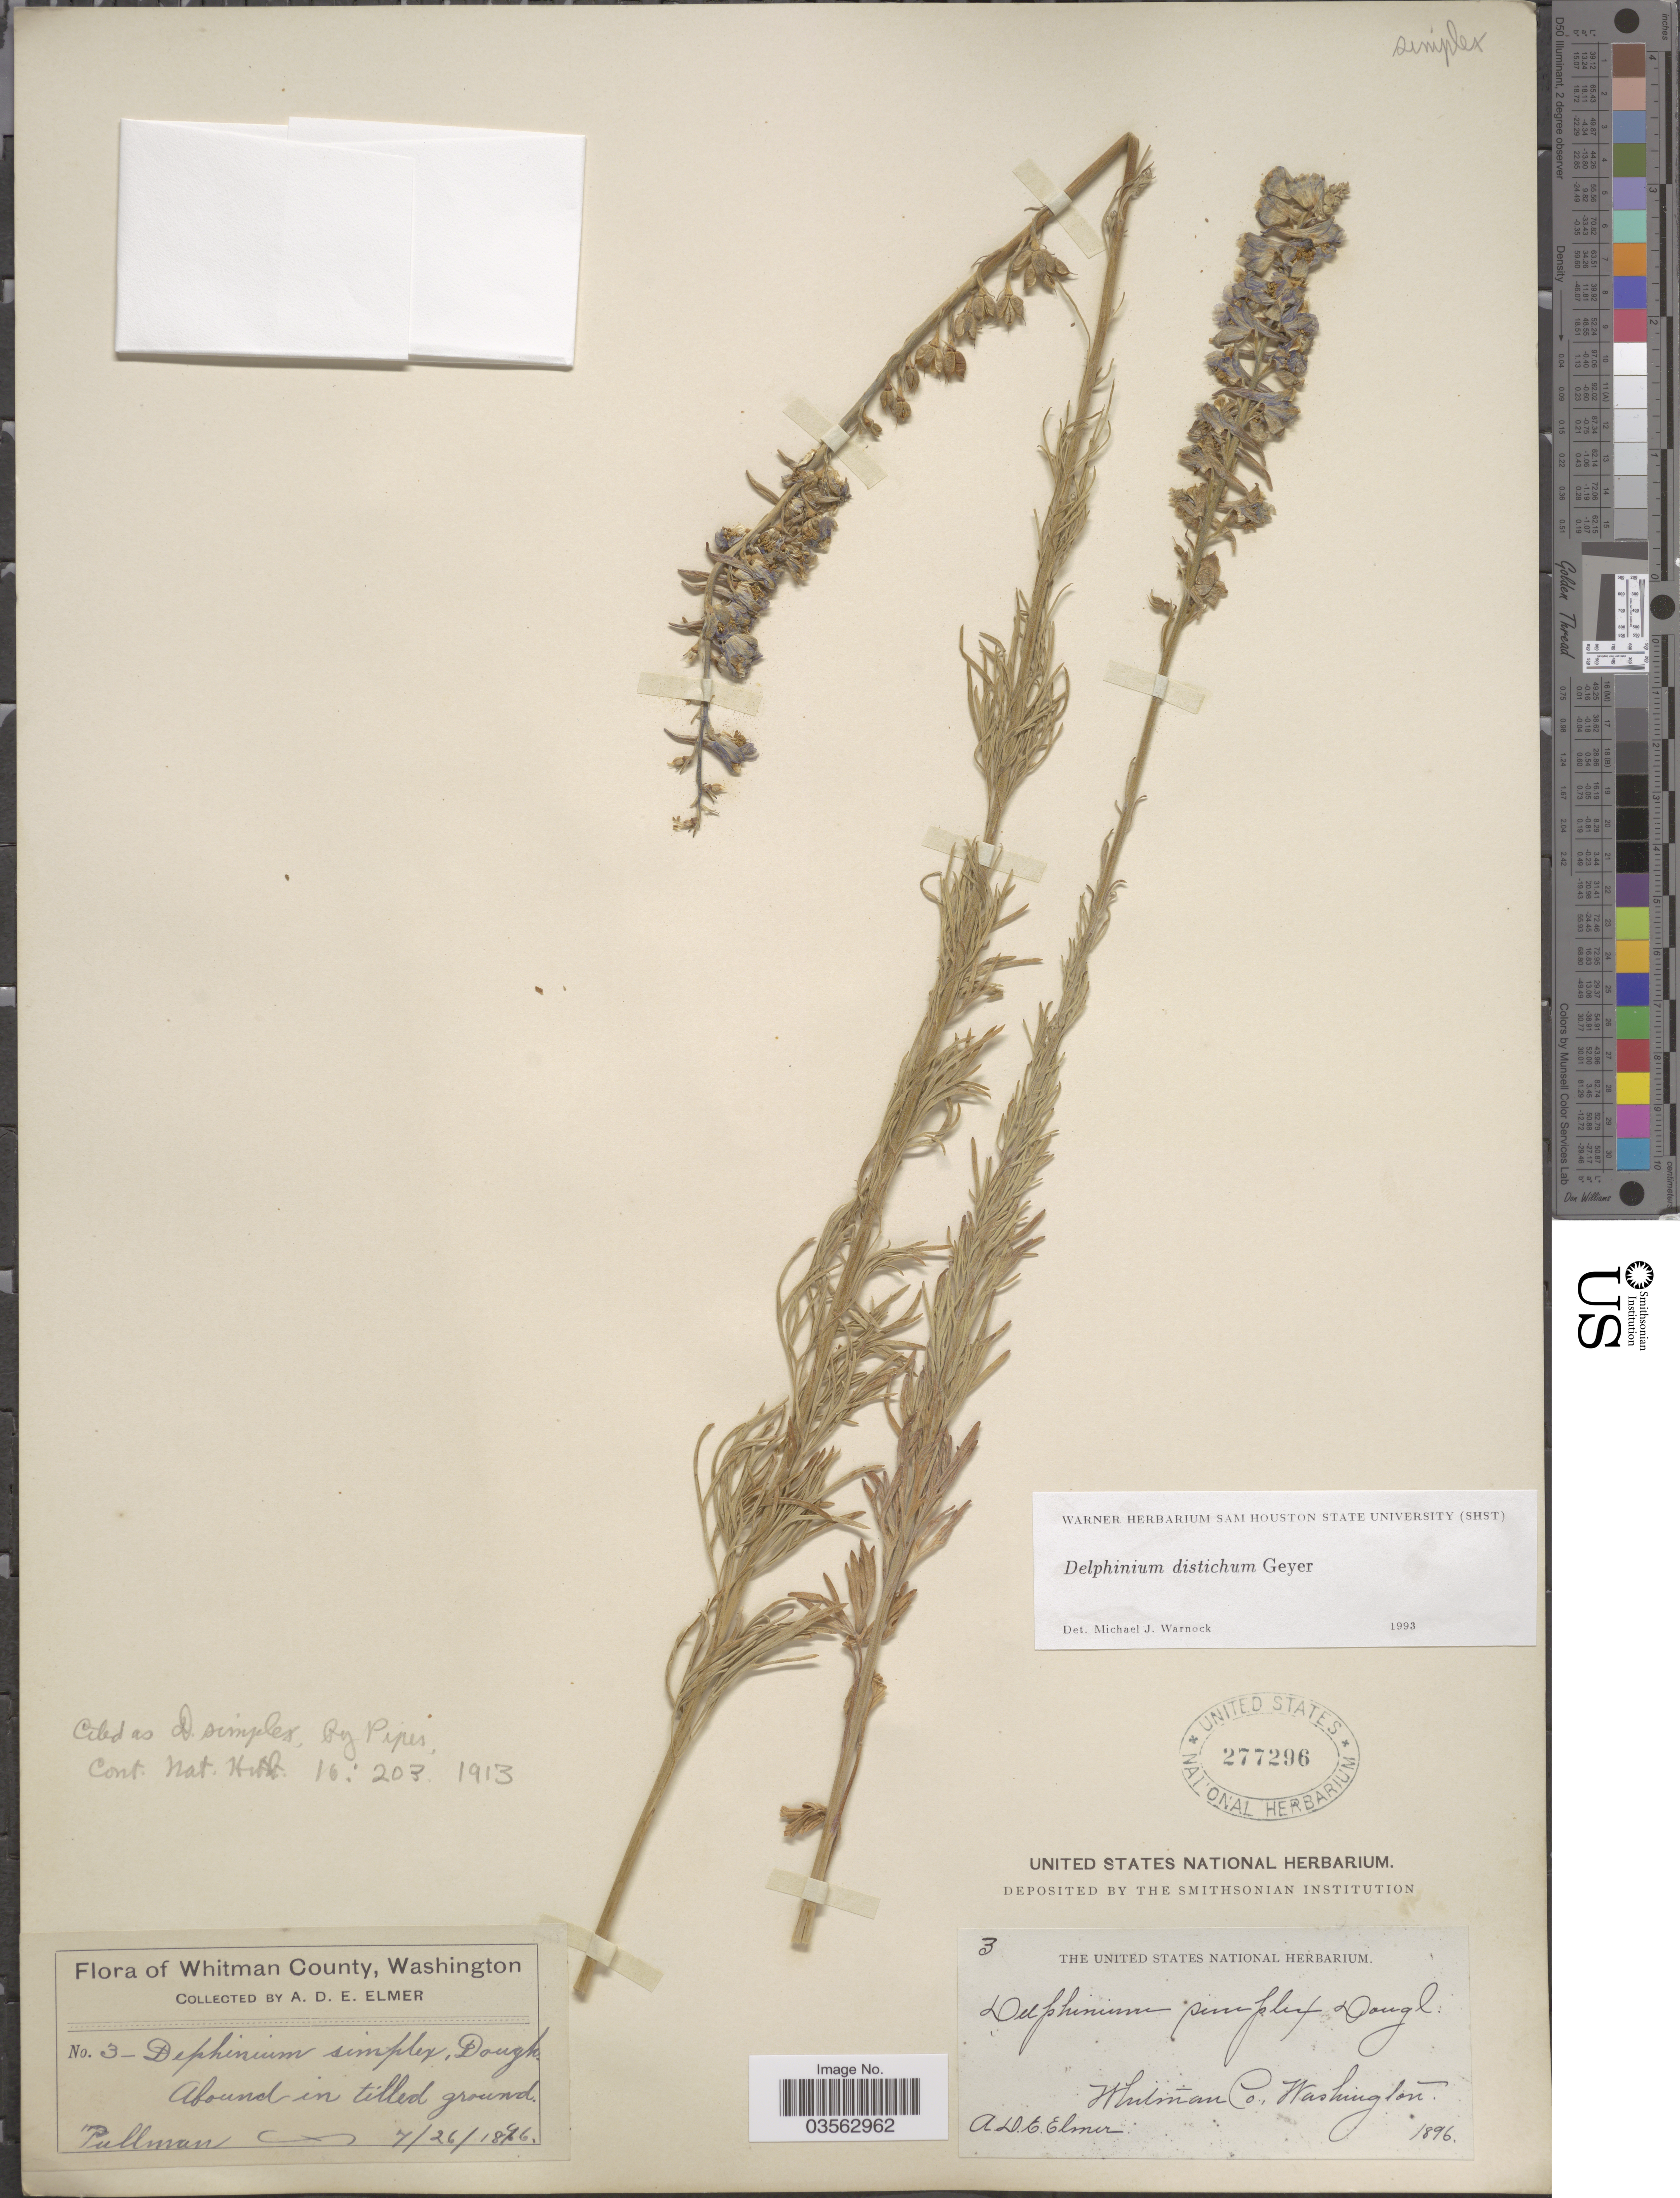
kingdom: Plantae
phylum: Tracheophyta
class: Magnoliopsida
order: Ranunculales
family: Ranunculaceae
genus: Delphinium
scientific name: Delphinium distichum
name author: Geyer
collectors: A. D. E. Elmer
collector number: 3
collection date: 1896-07-26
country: United States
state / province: Washington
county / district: Whitman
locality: Whitman County. Pullman.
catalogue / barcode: US 277296